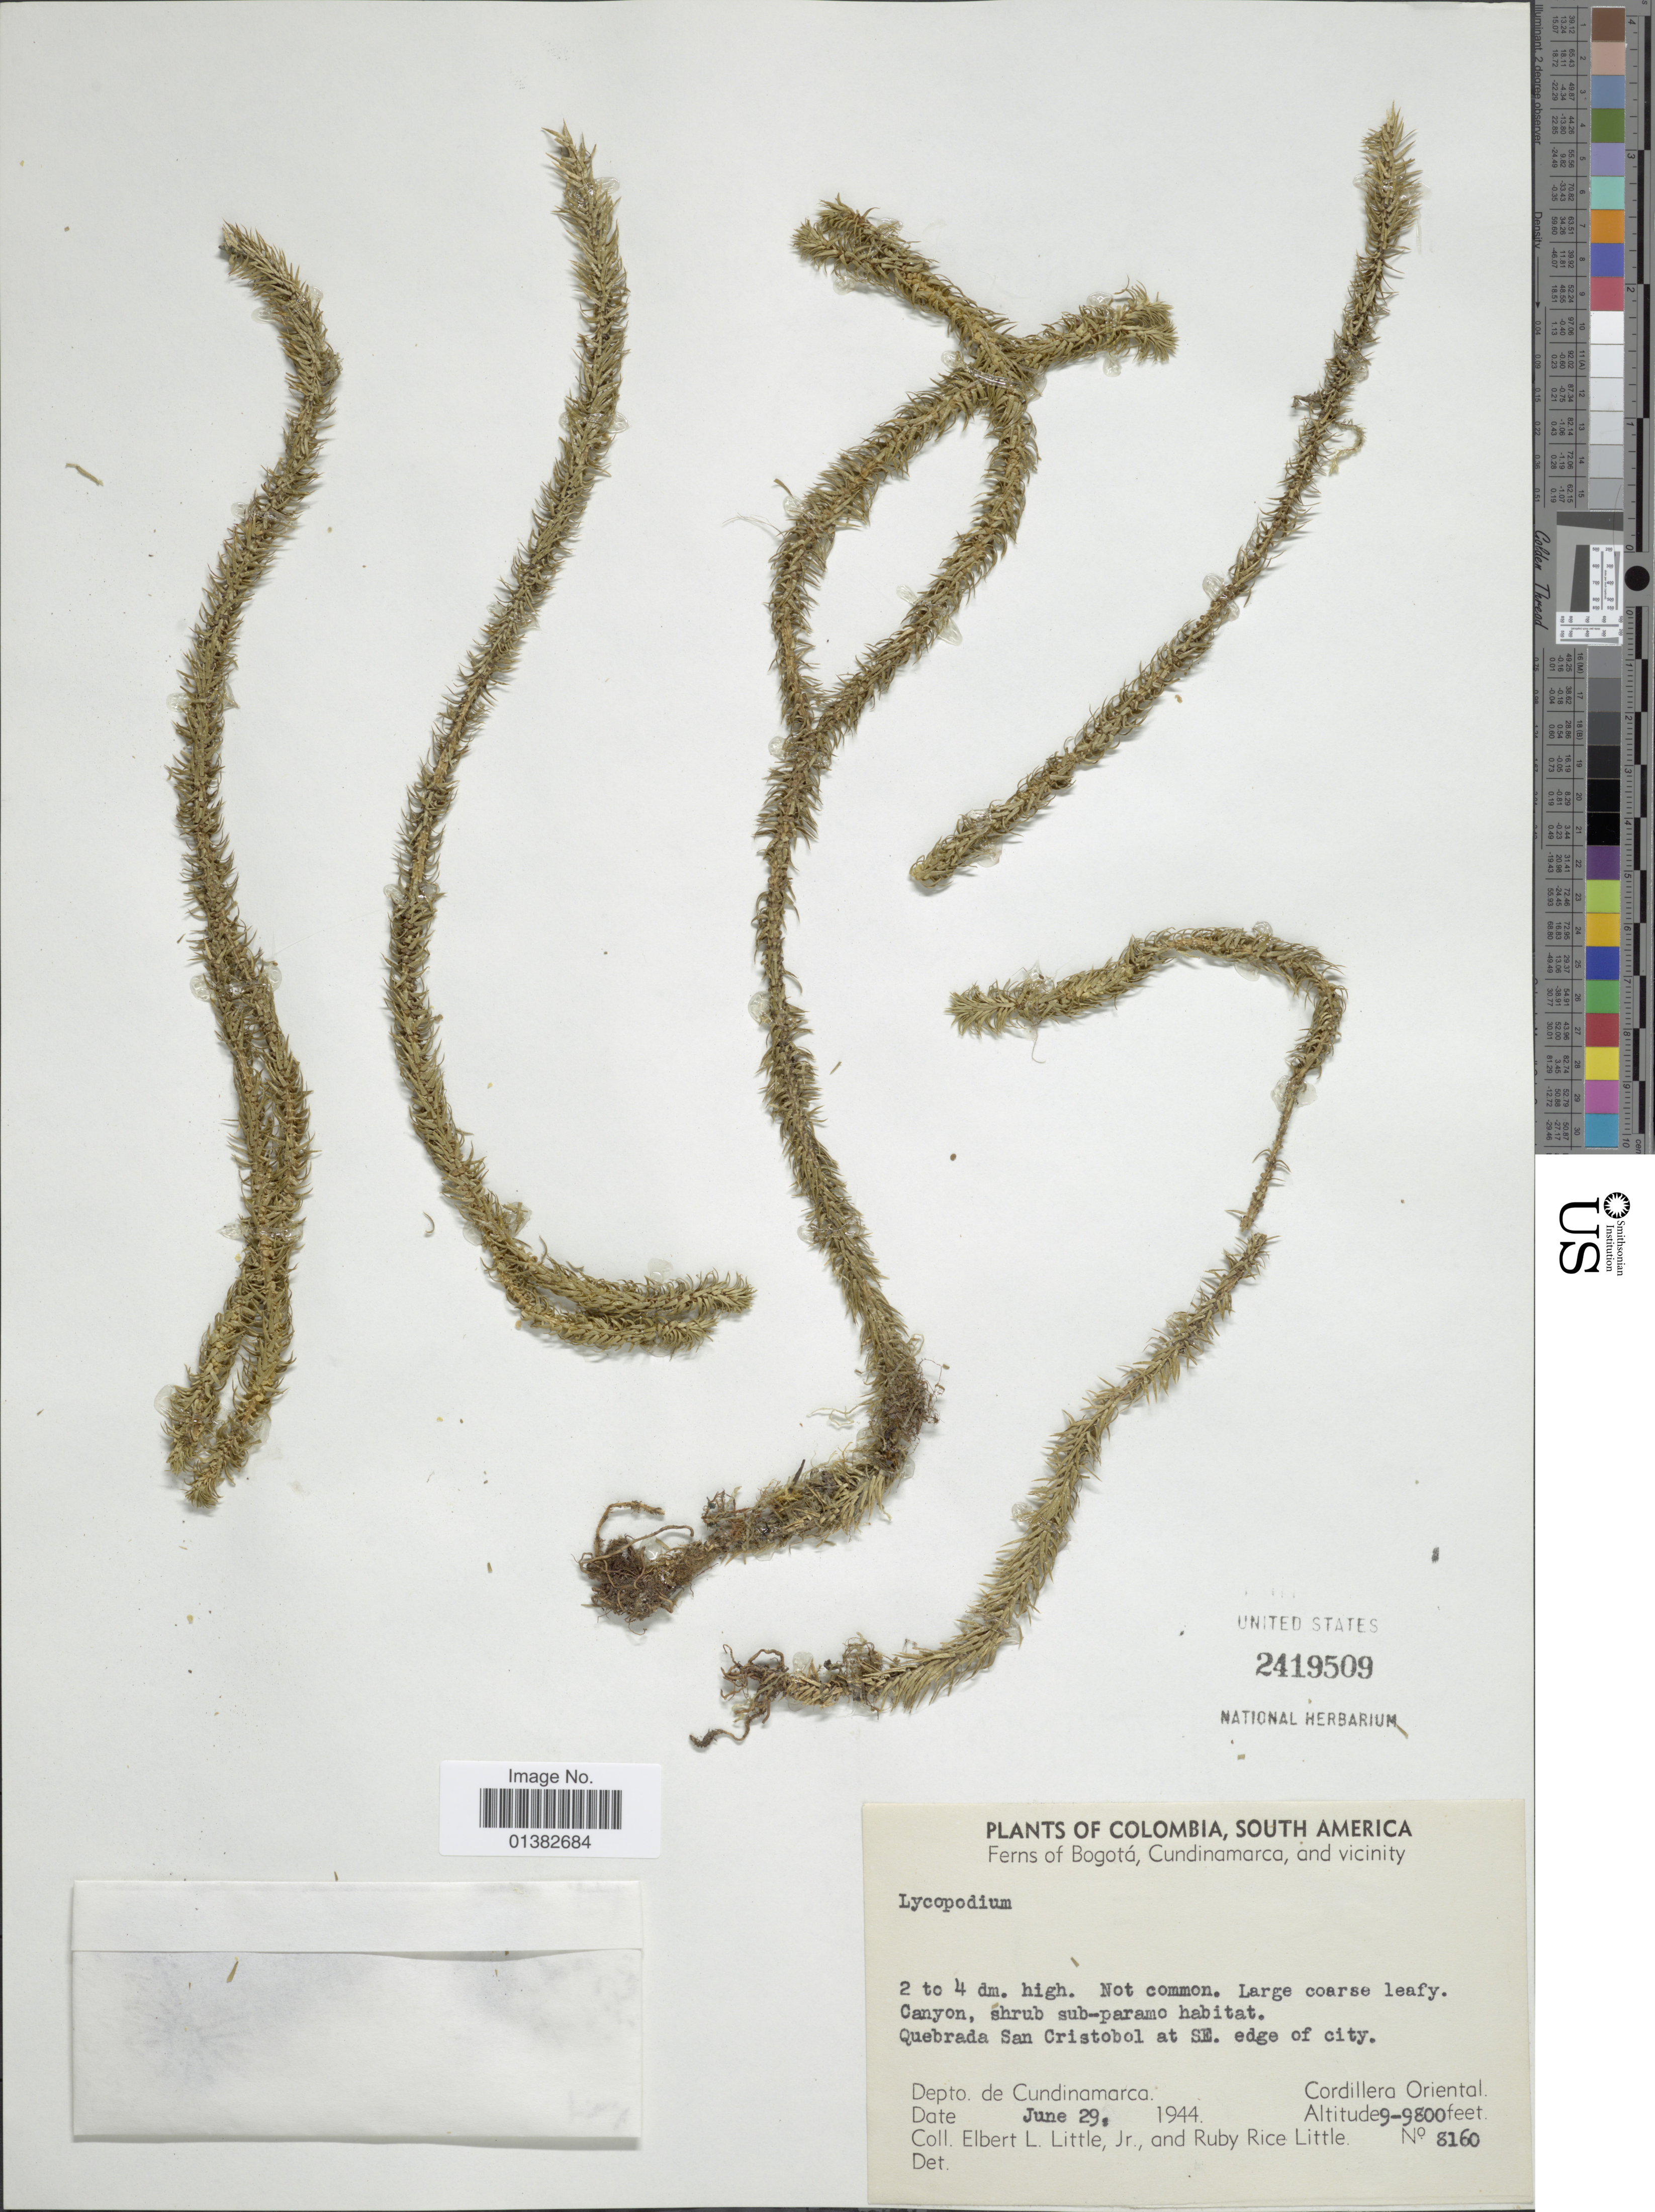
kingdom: Plantae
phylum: Tracheophyta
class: Lycopodiopsida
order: Lycopodiales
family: Lycopodiaceae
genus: Phlegmariurus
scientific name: Phlegmariurus reflexus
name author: (Lam.) B. Øllg.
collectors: E. L. Little & R. R. Little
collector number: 8160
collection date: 1944-06-29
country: Colombia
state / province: Cundinamarca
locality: Ferns of Bogota, Quebrada San Cristobal at SE. edge of city, Cordillera Oriental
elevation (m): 2743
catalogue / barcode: US 2419509